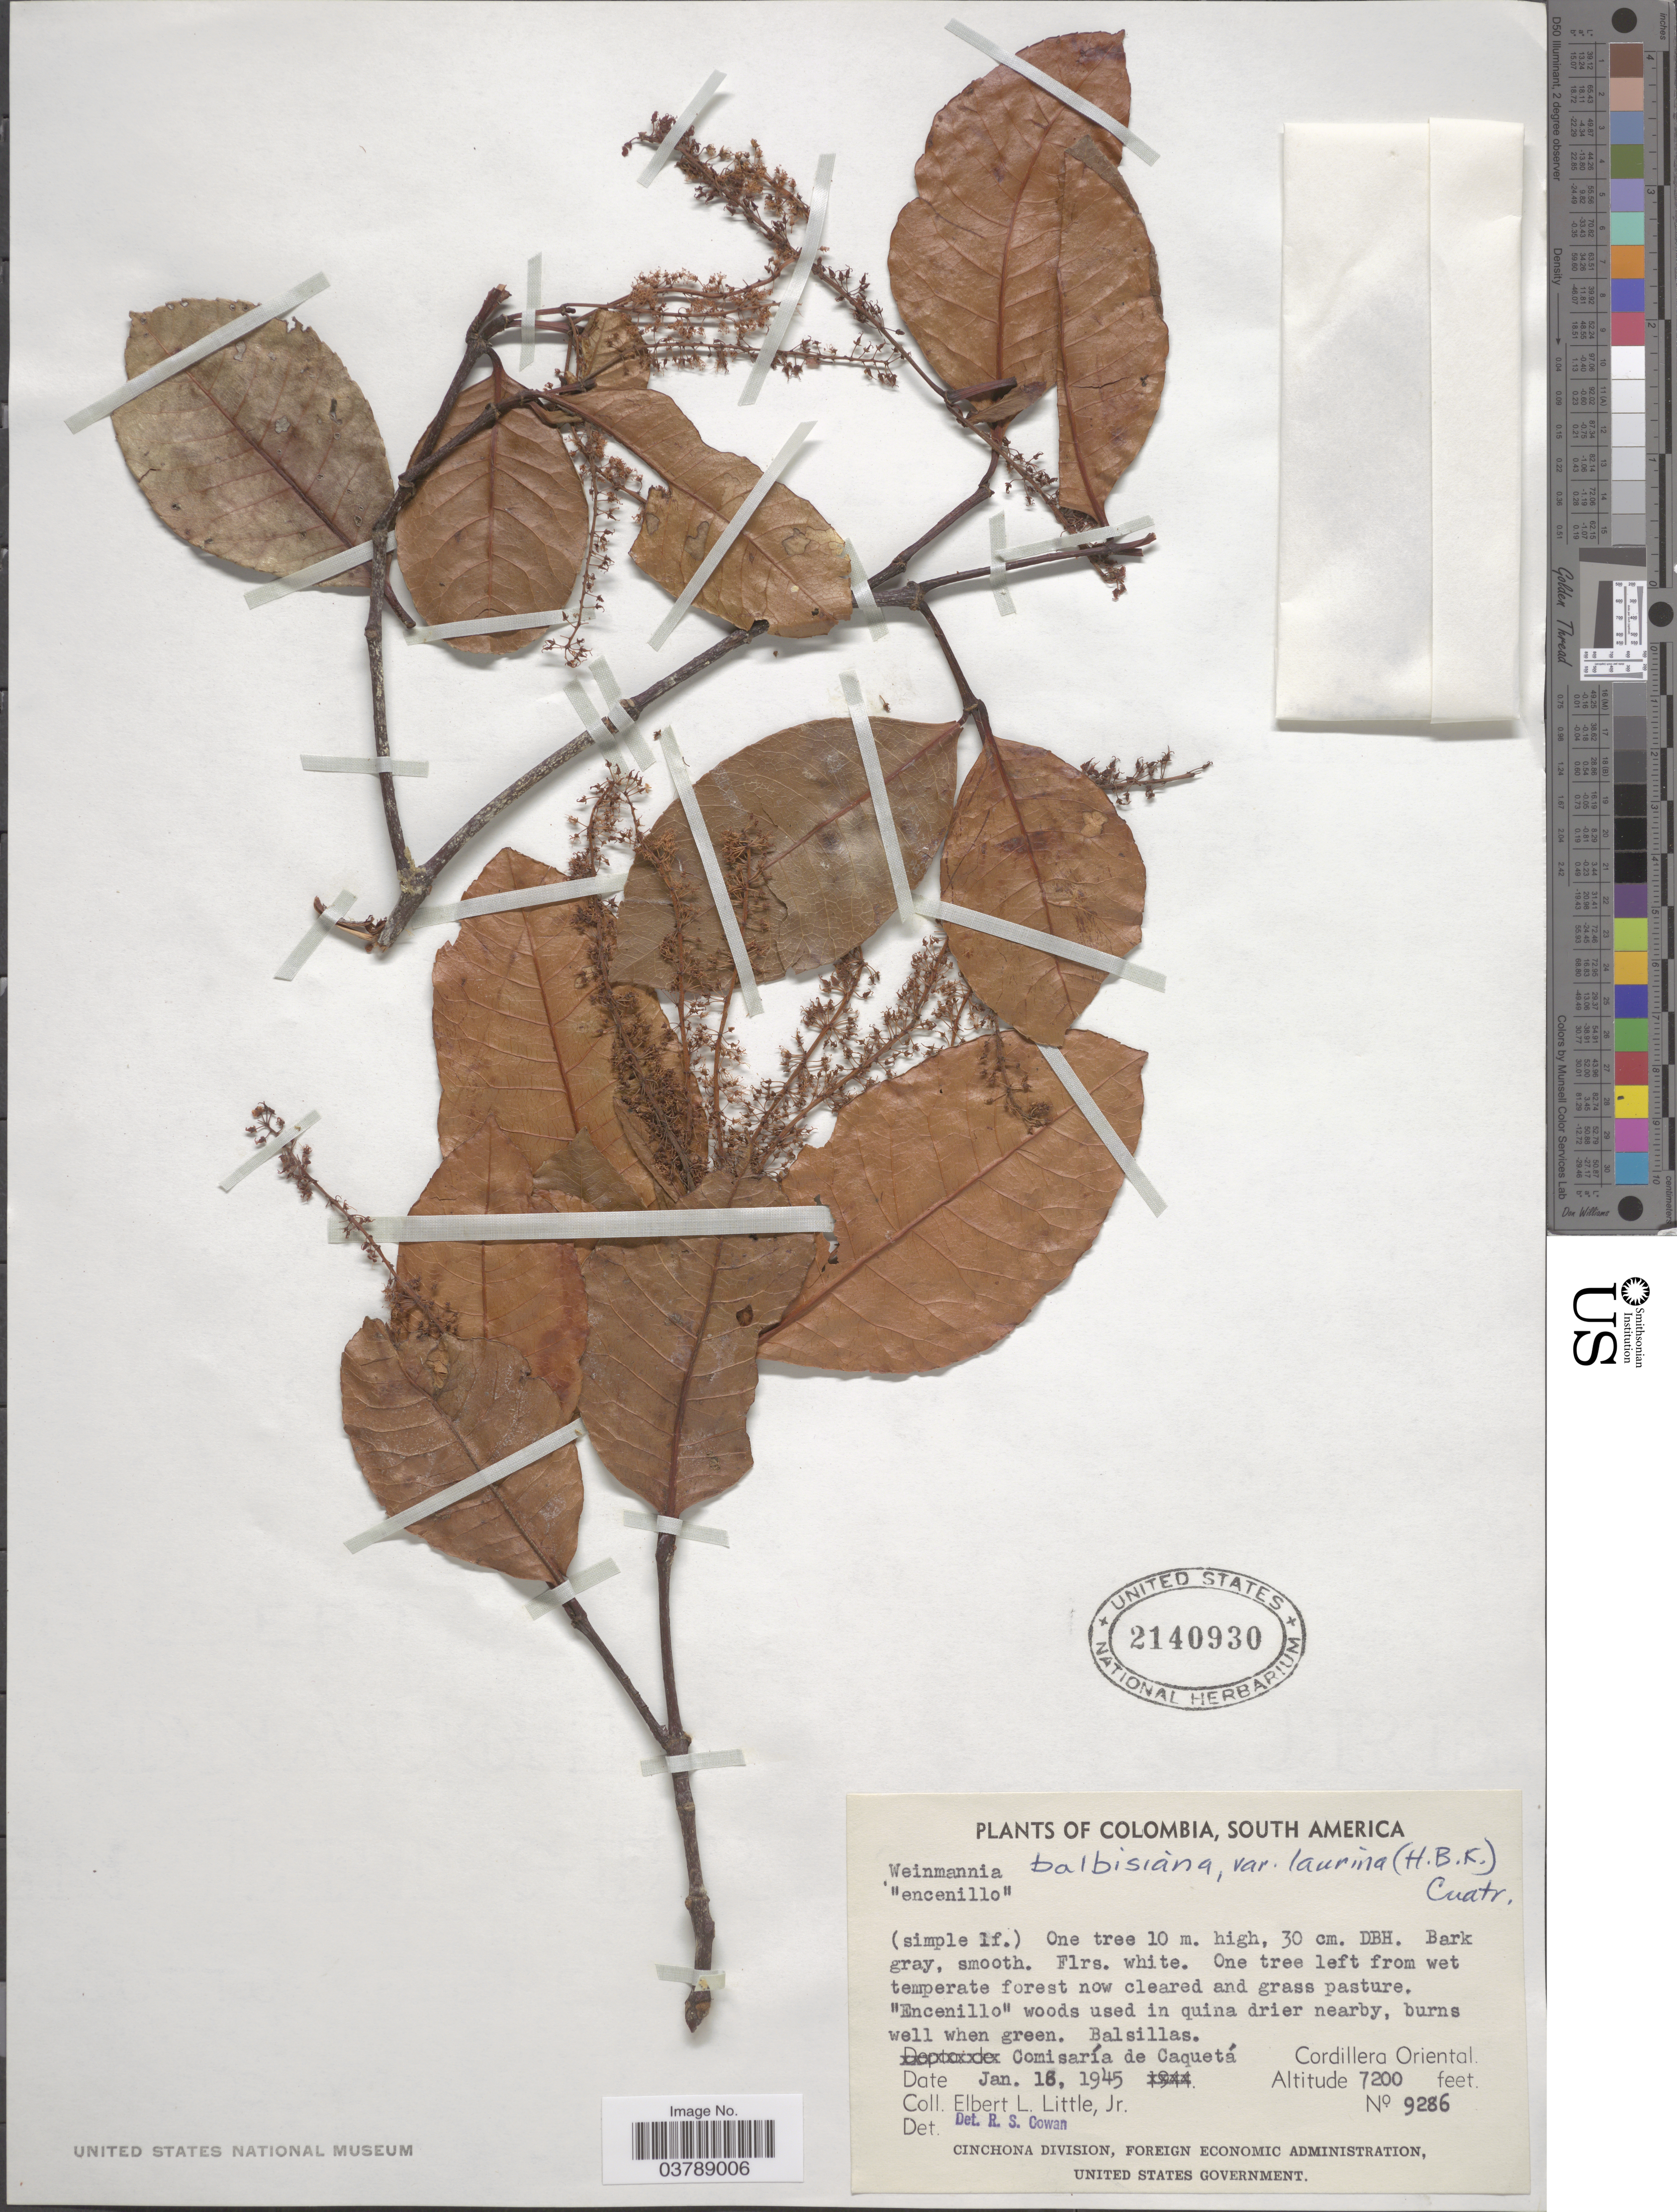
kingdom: Plantae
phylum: Tracheophyta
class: Magnoliopsida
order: Oxalidales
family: Cunoniaceae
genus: Weinmannia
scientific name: Weinmannia balbisiana var. laurina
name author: (Kunth) Cuatrec.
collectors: E. L. Little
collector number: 9286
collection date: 1945-01-18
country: Colombia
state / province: Caquetá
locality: Comisaría de Caquetá. Cordillera Oriental.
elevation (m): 2195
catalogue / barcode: US 2140930